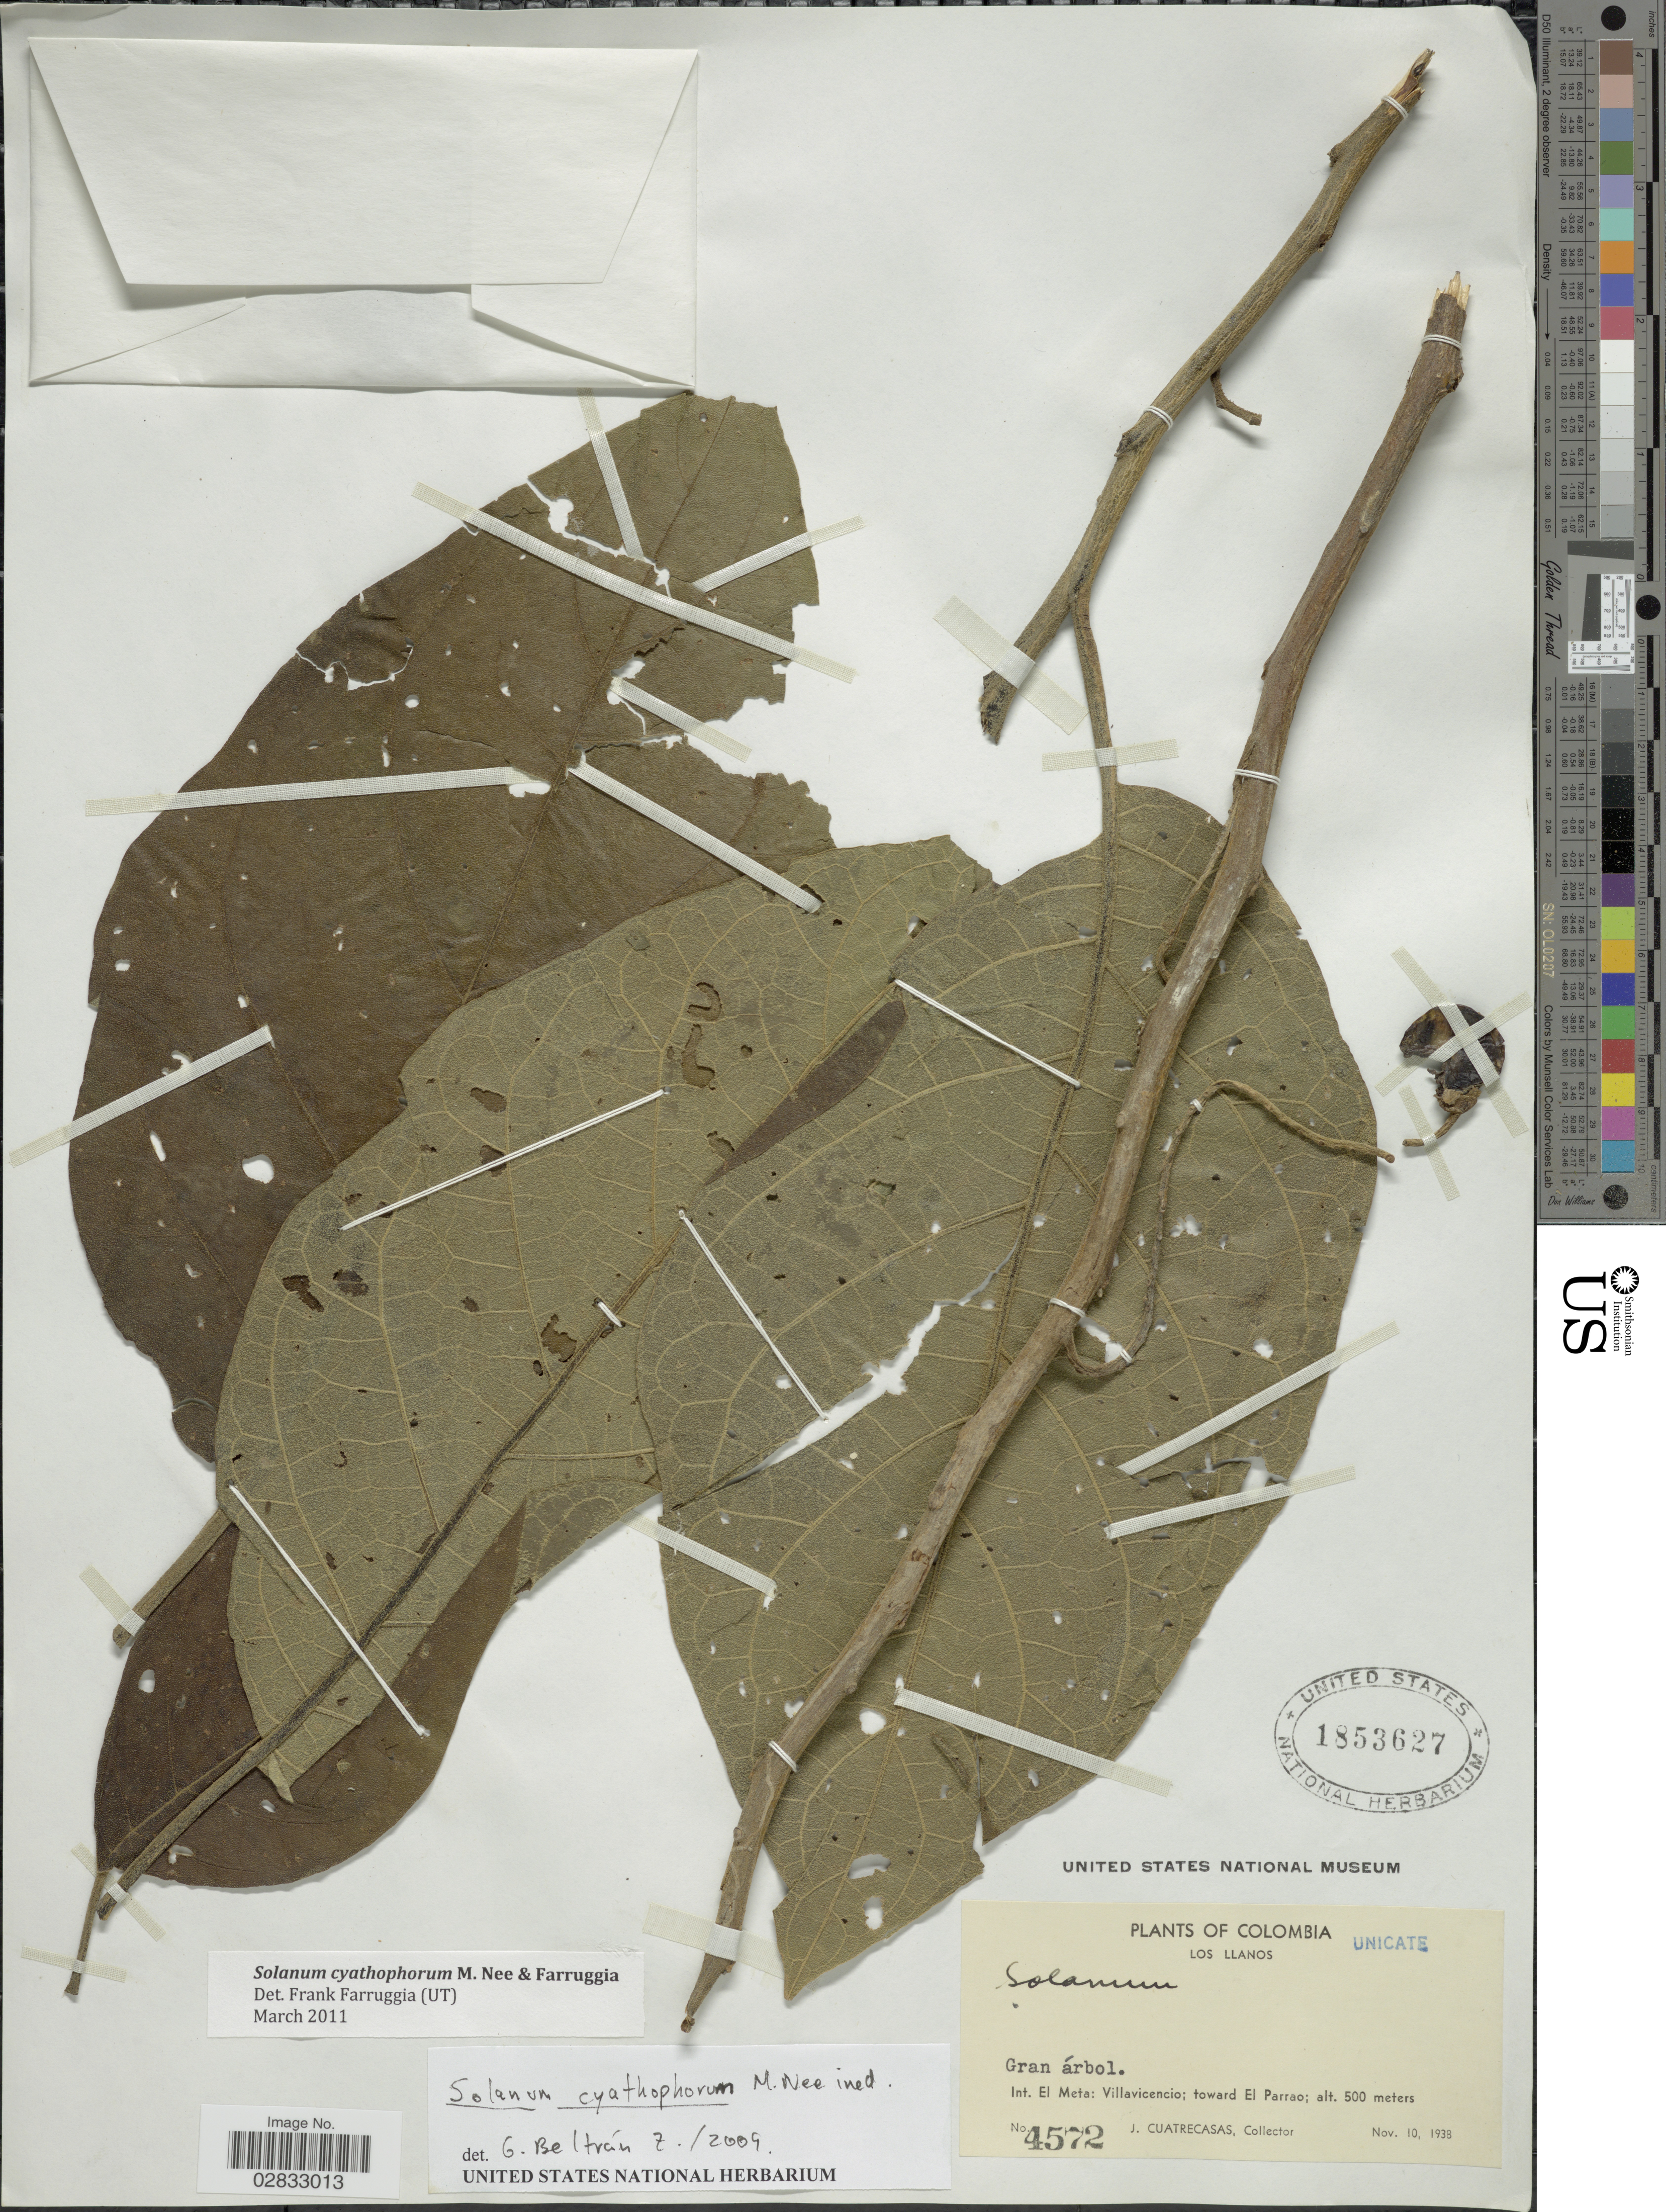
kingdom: Plantae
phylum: Tracheophyta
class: Magnoliopsida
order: Solanales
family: Solanaceae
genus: Solanum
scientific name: Solanum cyathophorum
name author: M. Nee & Farruggia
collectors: J. Cuatrecasas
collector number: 4572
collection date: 1938-11-10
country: Colombia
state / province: Meta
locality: Los Llanos. Int. El Meta: Villavicencio; toward el Parrao.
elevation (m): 500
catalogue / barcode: US 1853627